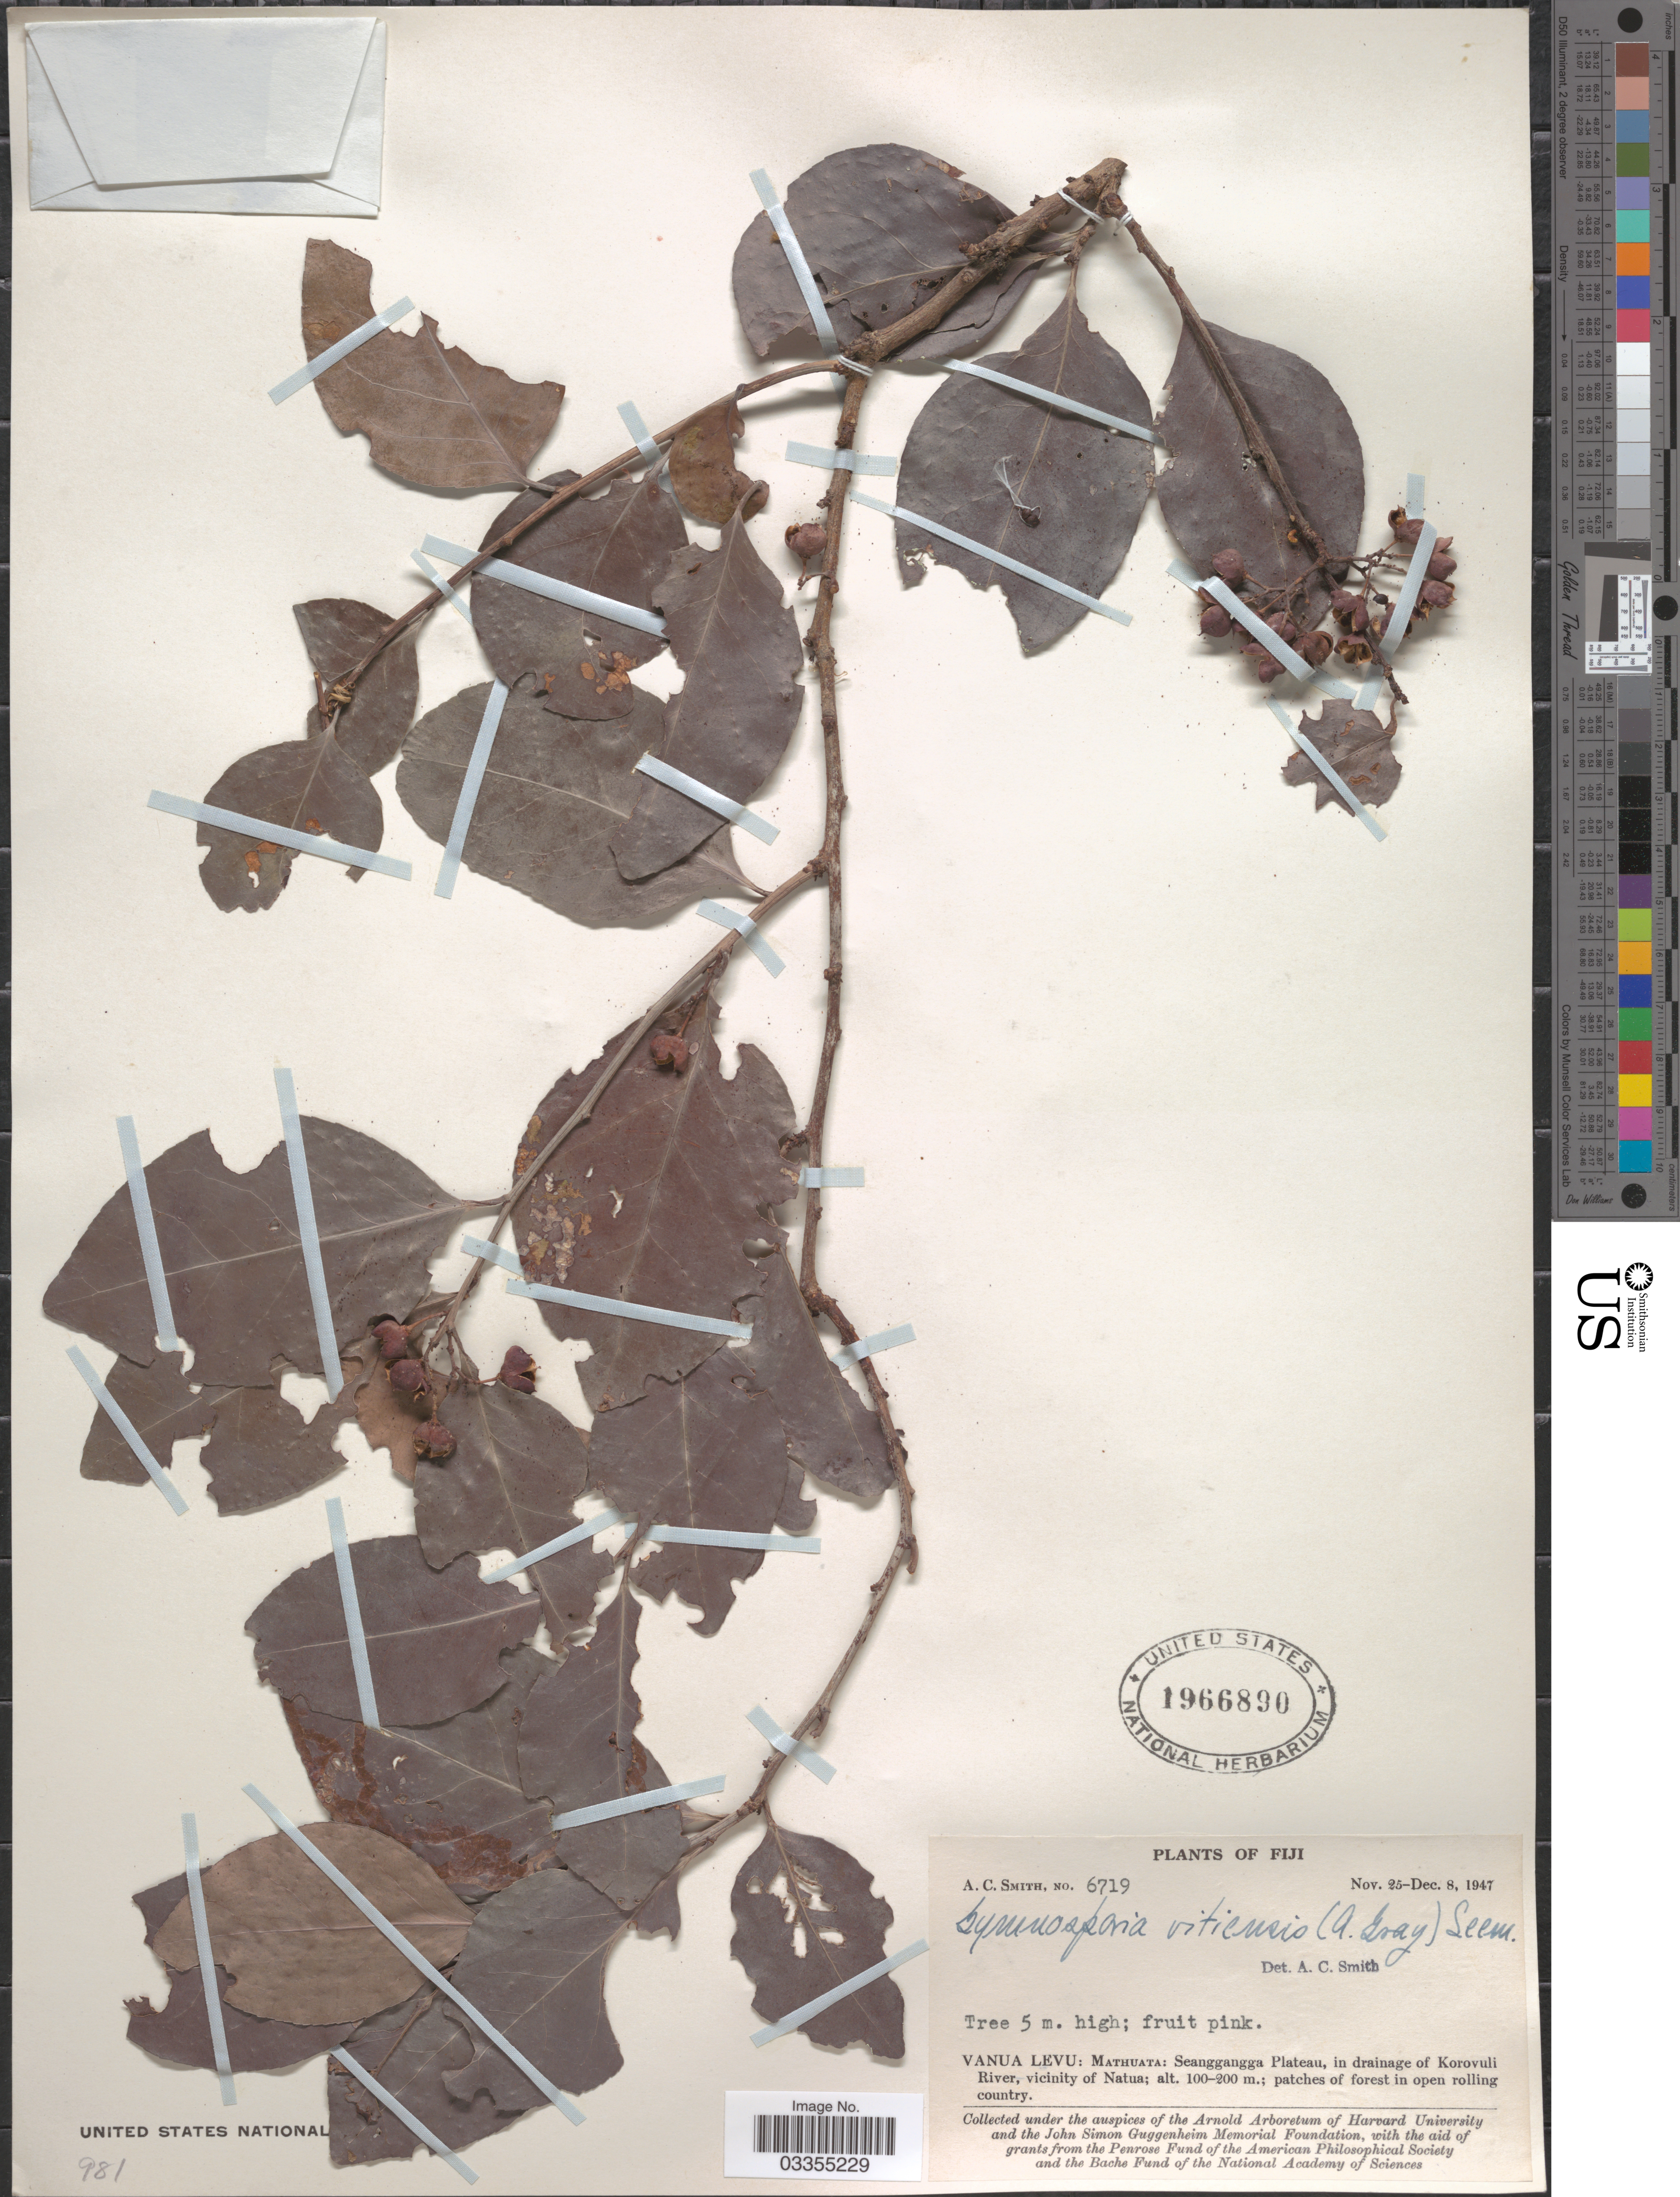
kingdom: Plantae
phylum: Tracheophyta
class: Magnoliopsida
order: Celastrales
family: Celastraceae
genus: Gymnosporia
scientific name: Gymnosporia vitiensis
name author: Seem.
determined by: Wagner, W. L., (BOT), Smithsonian Institution - National Museum of Natural History (UNITED STATES)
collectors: A. C. Smith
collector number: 6719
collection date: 1947-11-25/1947-12-08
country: Fiji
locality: Vanua Levu: Mathuata: Seanggangga Plateau, in drainage of Korovuli River, vicinity of Natua.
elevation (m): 100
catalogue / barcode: US 1966890